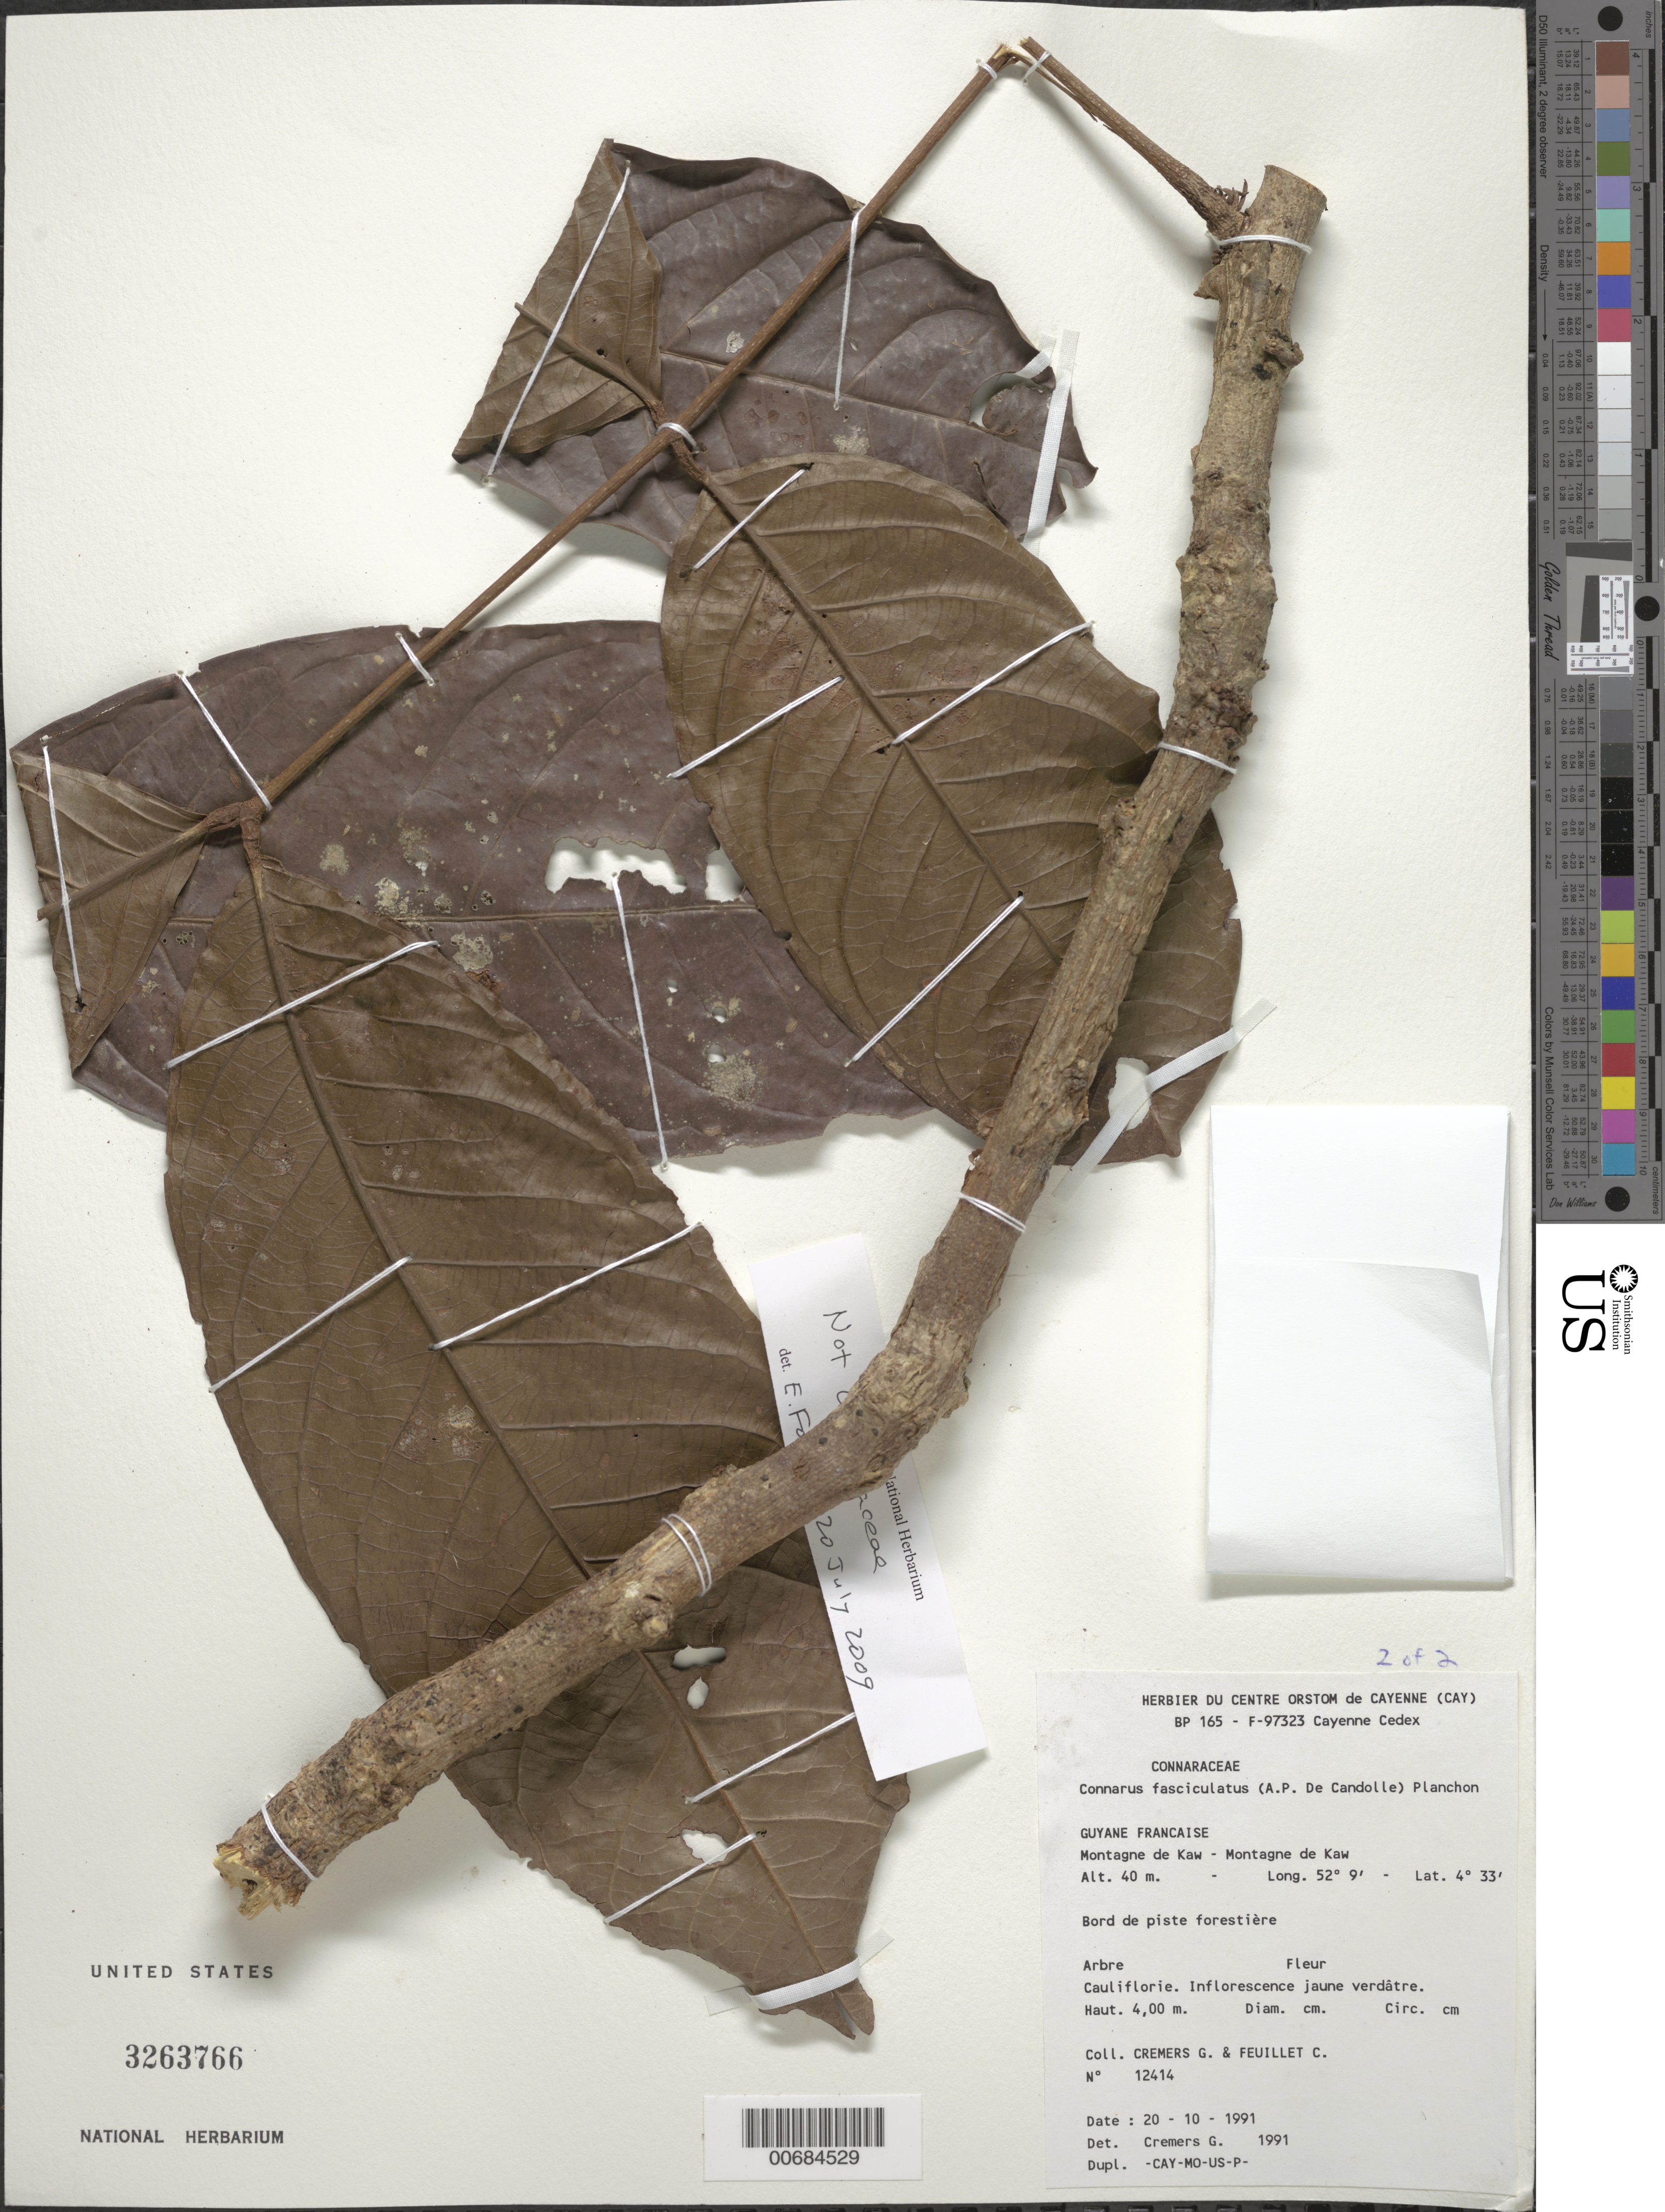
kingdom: Plantae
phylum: Tracheophyta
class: Magnoliopsida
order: Fabales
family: Fabaceae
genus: Inga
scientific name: Inga sp.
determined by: Acevedo-Rodriguez, P., (US), Smithsonian Institution - National Museum of Natural History (UNITED STATES)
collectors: G. Cremers & C. Feuillet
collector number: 12414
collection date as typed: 20-Oct-91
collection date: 1991-10-20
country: French Guiana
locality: Montagne de Kaw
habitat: Edge of forest trail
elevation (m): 40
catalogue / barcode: US 3263766